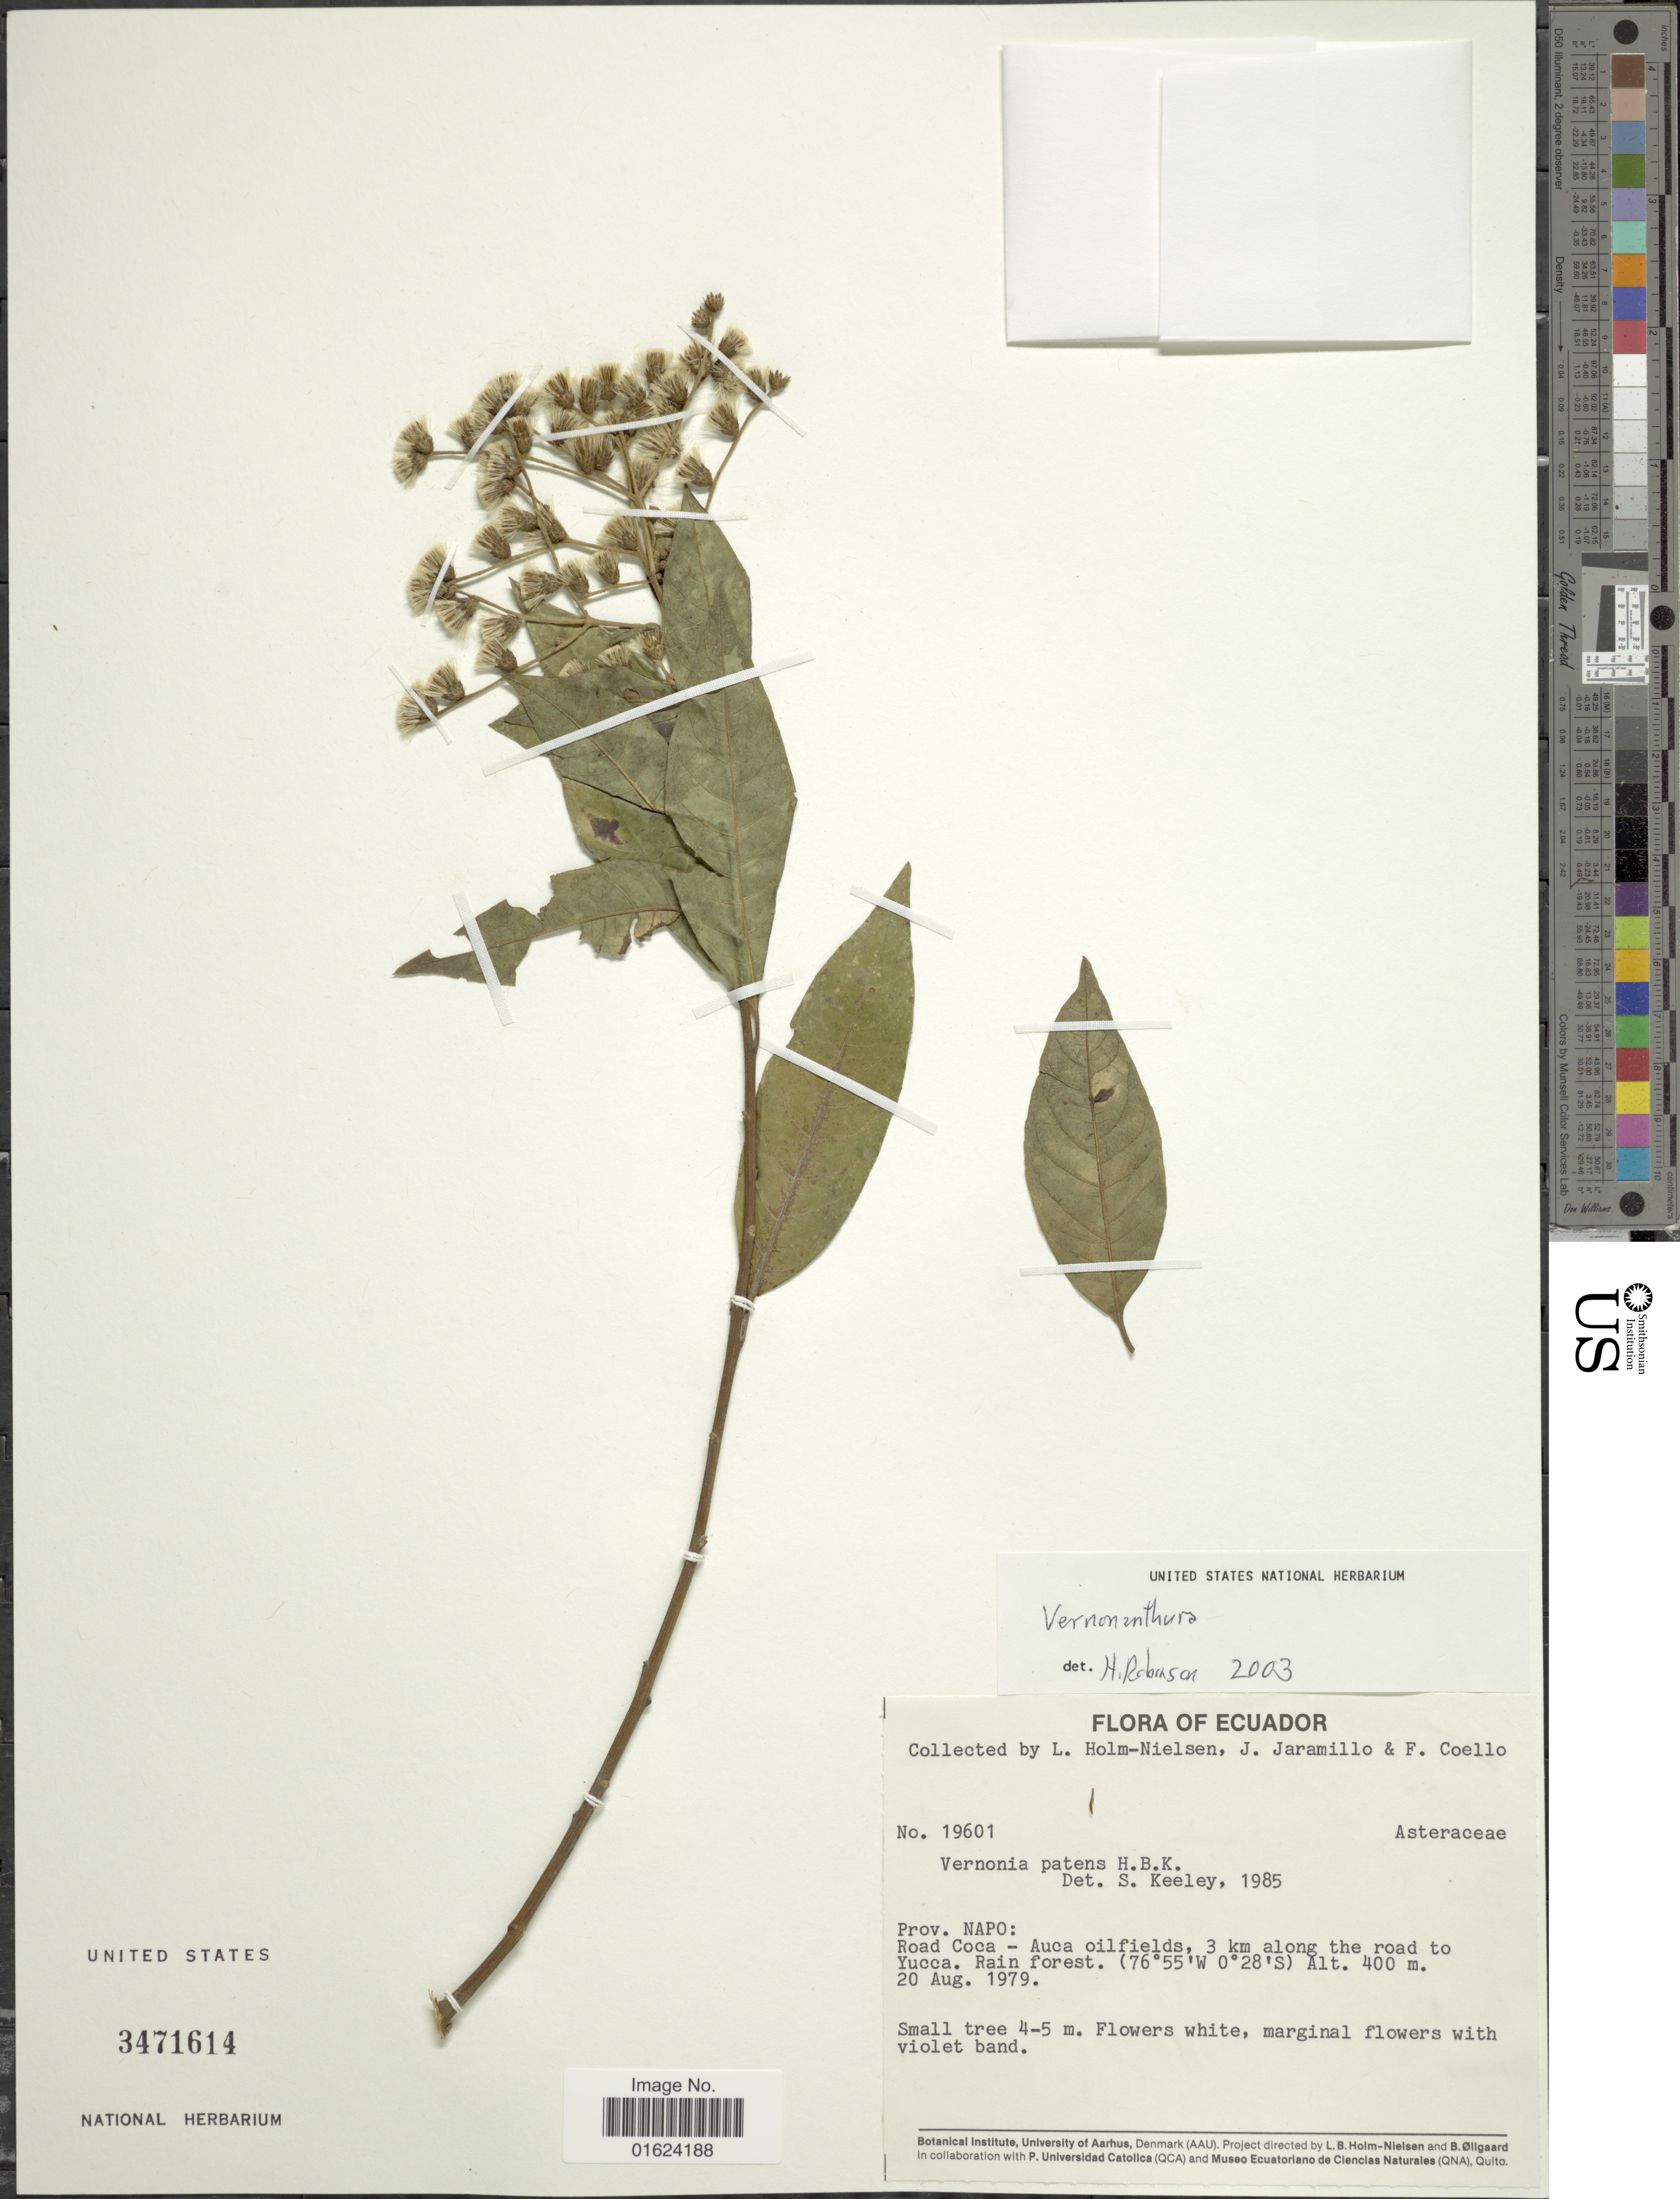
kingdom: Plantae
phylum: Tracheophyta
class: Magnoliopsida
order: Asterales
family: Asteraceae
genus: Vernonanthura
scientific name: Vernonanthura patens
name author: (Kunth) H. Rob.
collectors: L. B. Holm-Nielsen, J. Jaramillo & F. Coello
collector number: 19601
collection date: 1979-08-20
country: Ecuador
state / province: Napo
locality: Prov. Napo: Road Coca - Auca oilfields, 3 km along the road to Yucca.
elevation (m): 400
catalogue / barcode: US 3471614